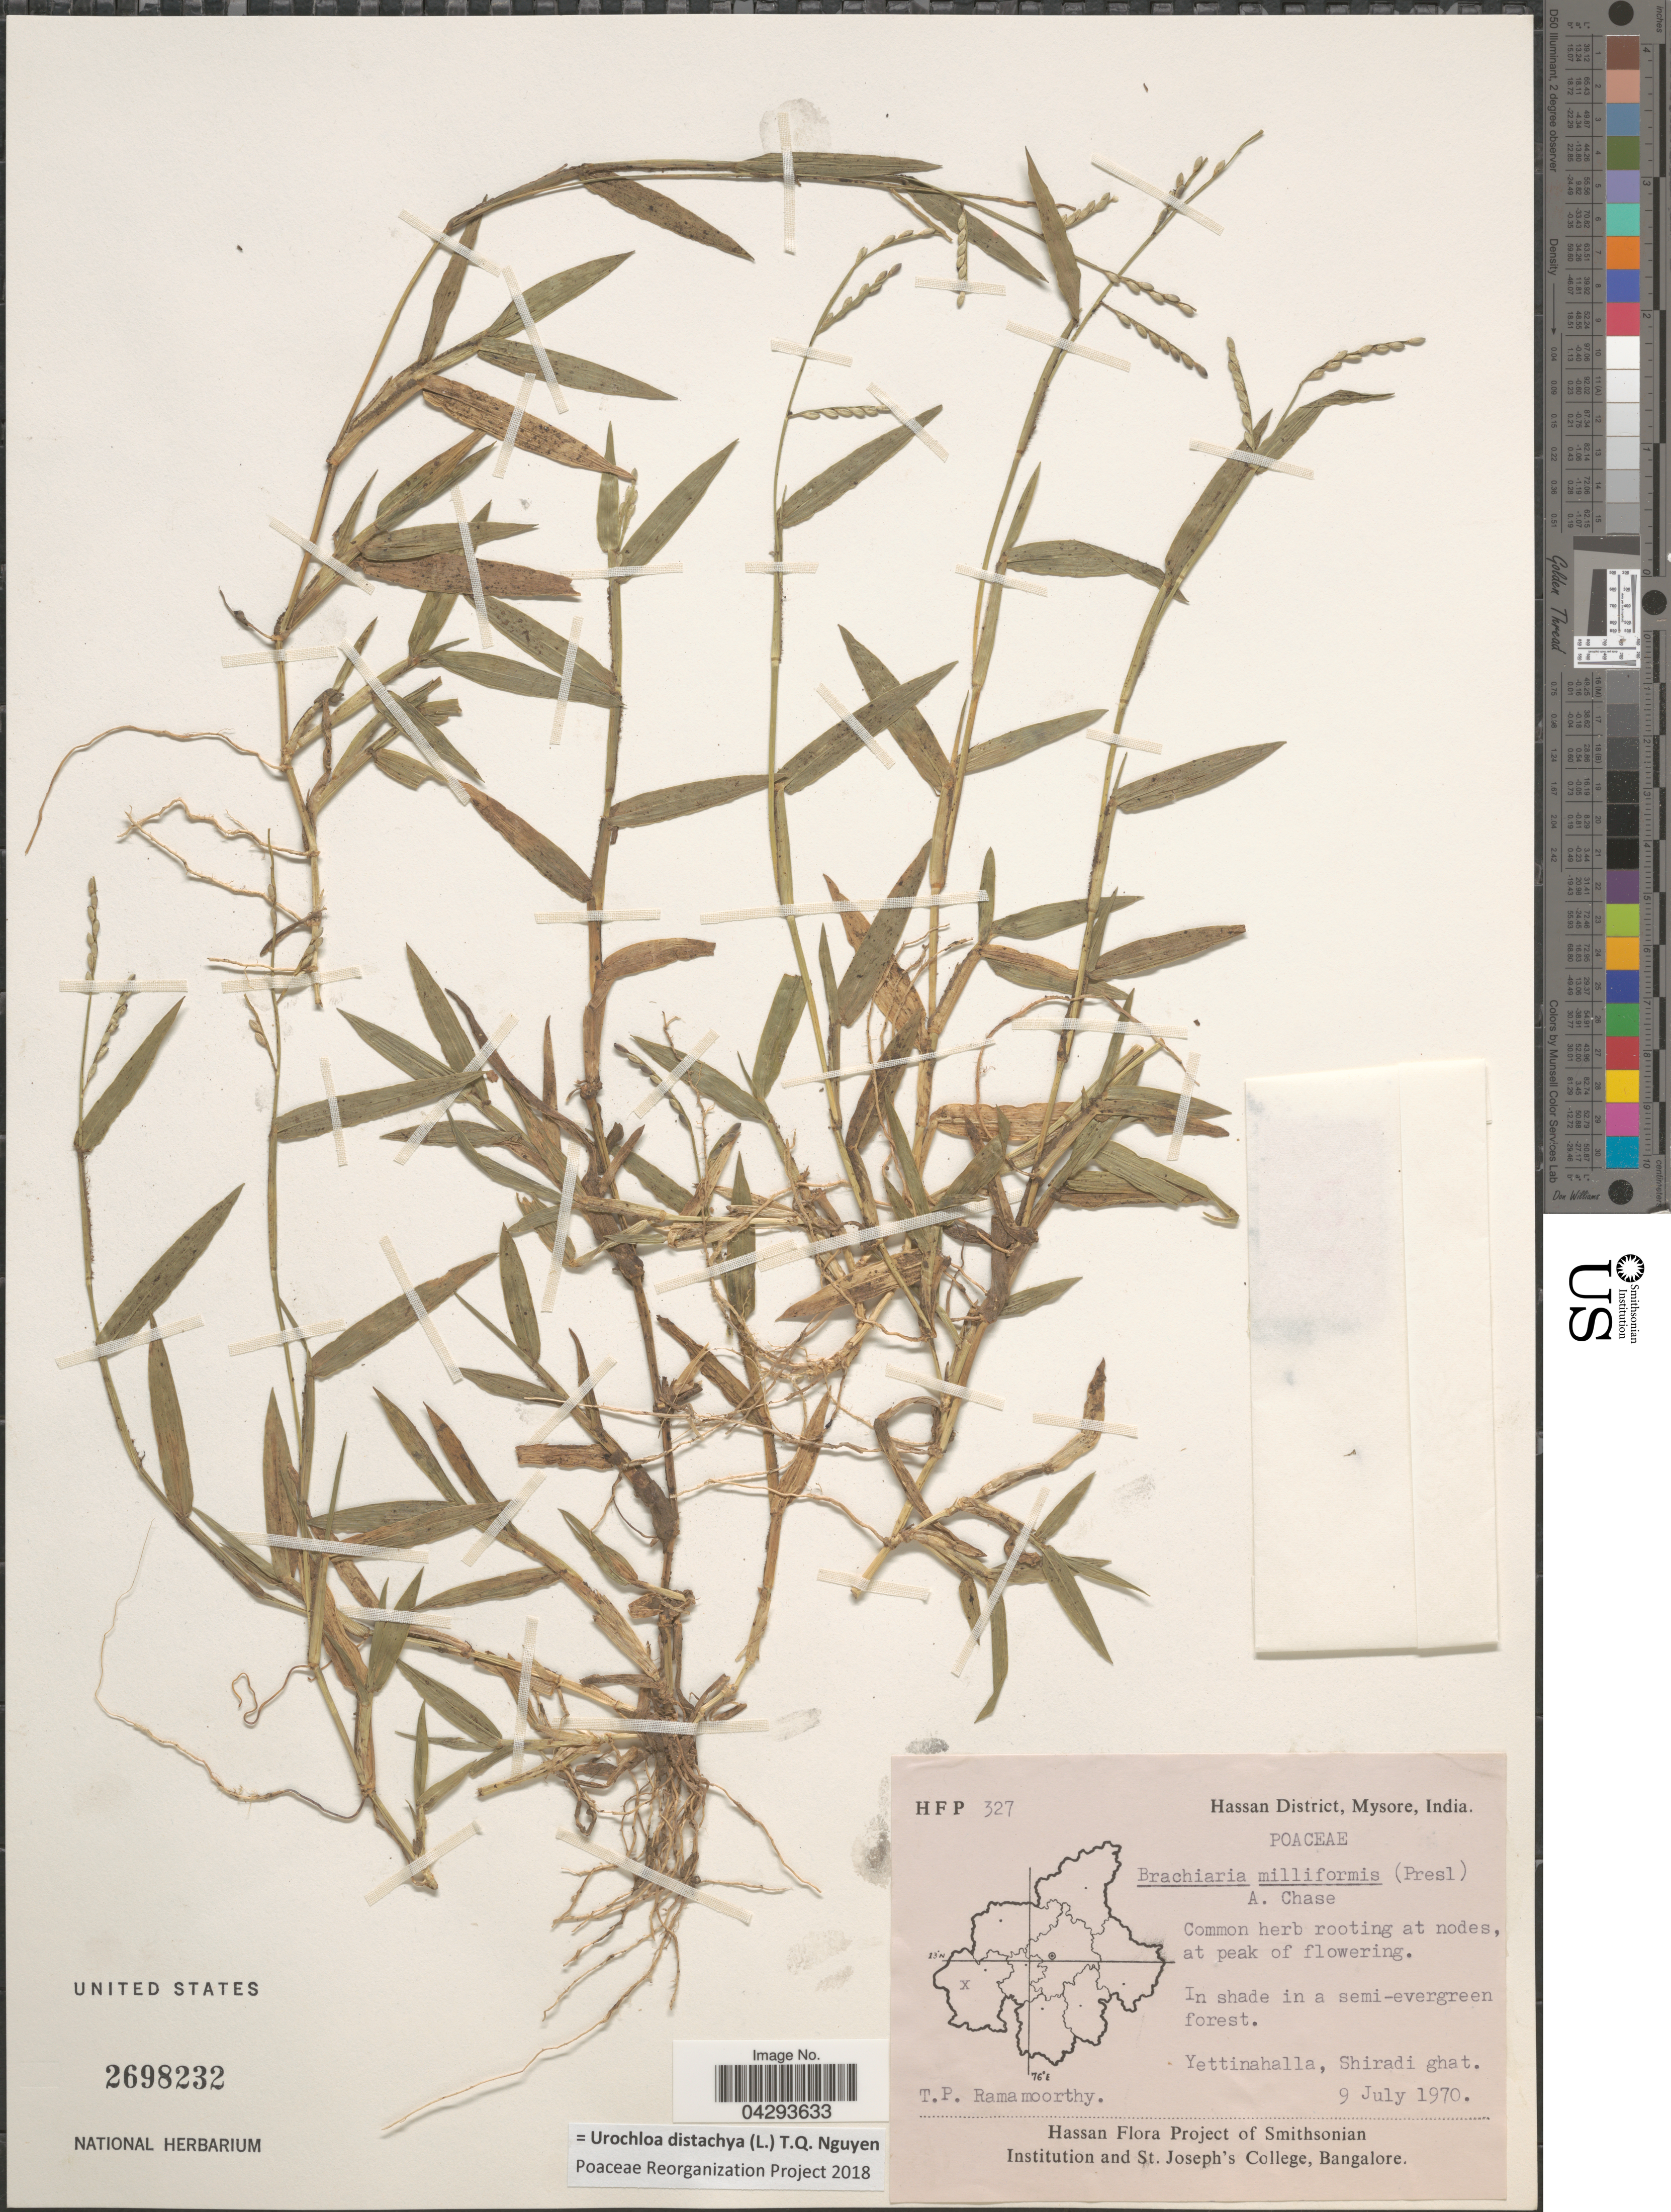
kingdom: Plantae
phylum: Tracheophyta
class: Liliopsida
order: Poales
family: Poaceae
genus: Urochloa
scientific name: Urochloa distachya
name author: (L.) T.Q. Nguyen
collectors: T. P. Ramamoorthy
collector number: HFP 327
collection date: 1970-07-09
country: India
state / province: Karnataka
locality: Hassan District, Mysore. Yettinahalla, Shiradi ghat.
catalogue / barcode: US 2698232